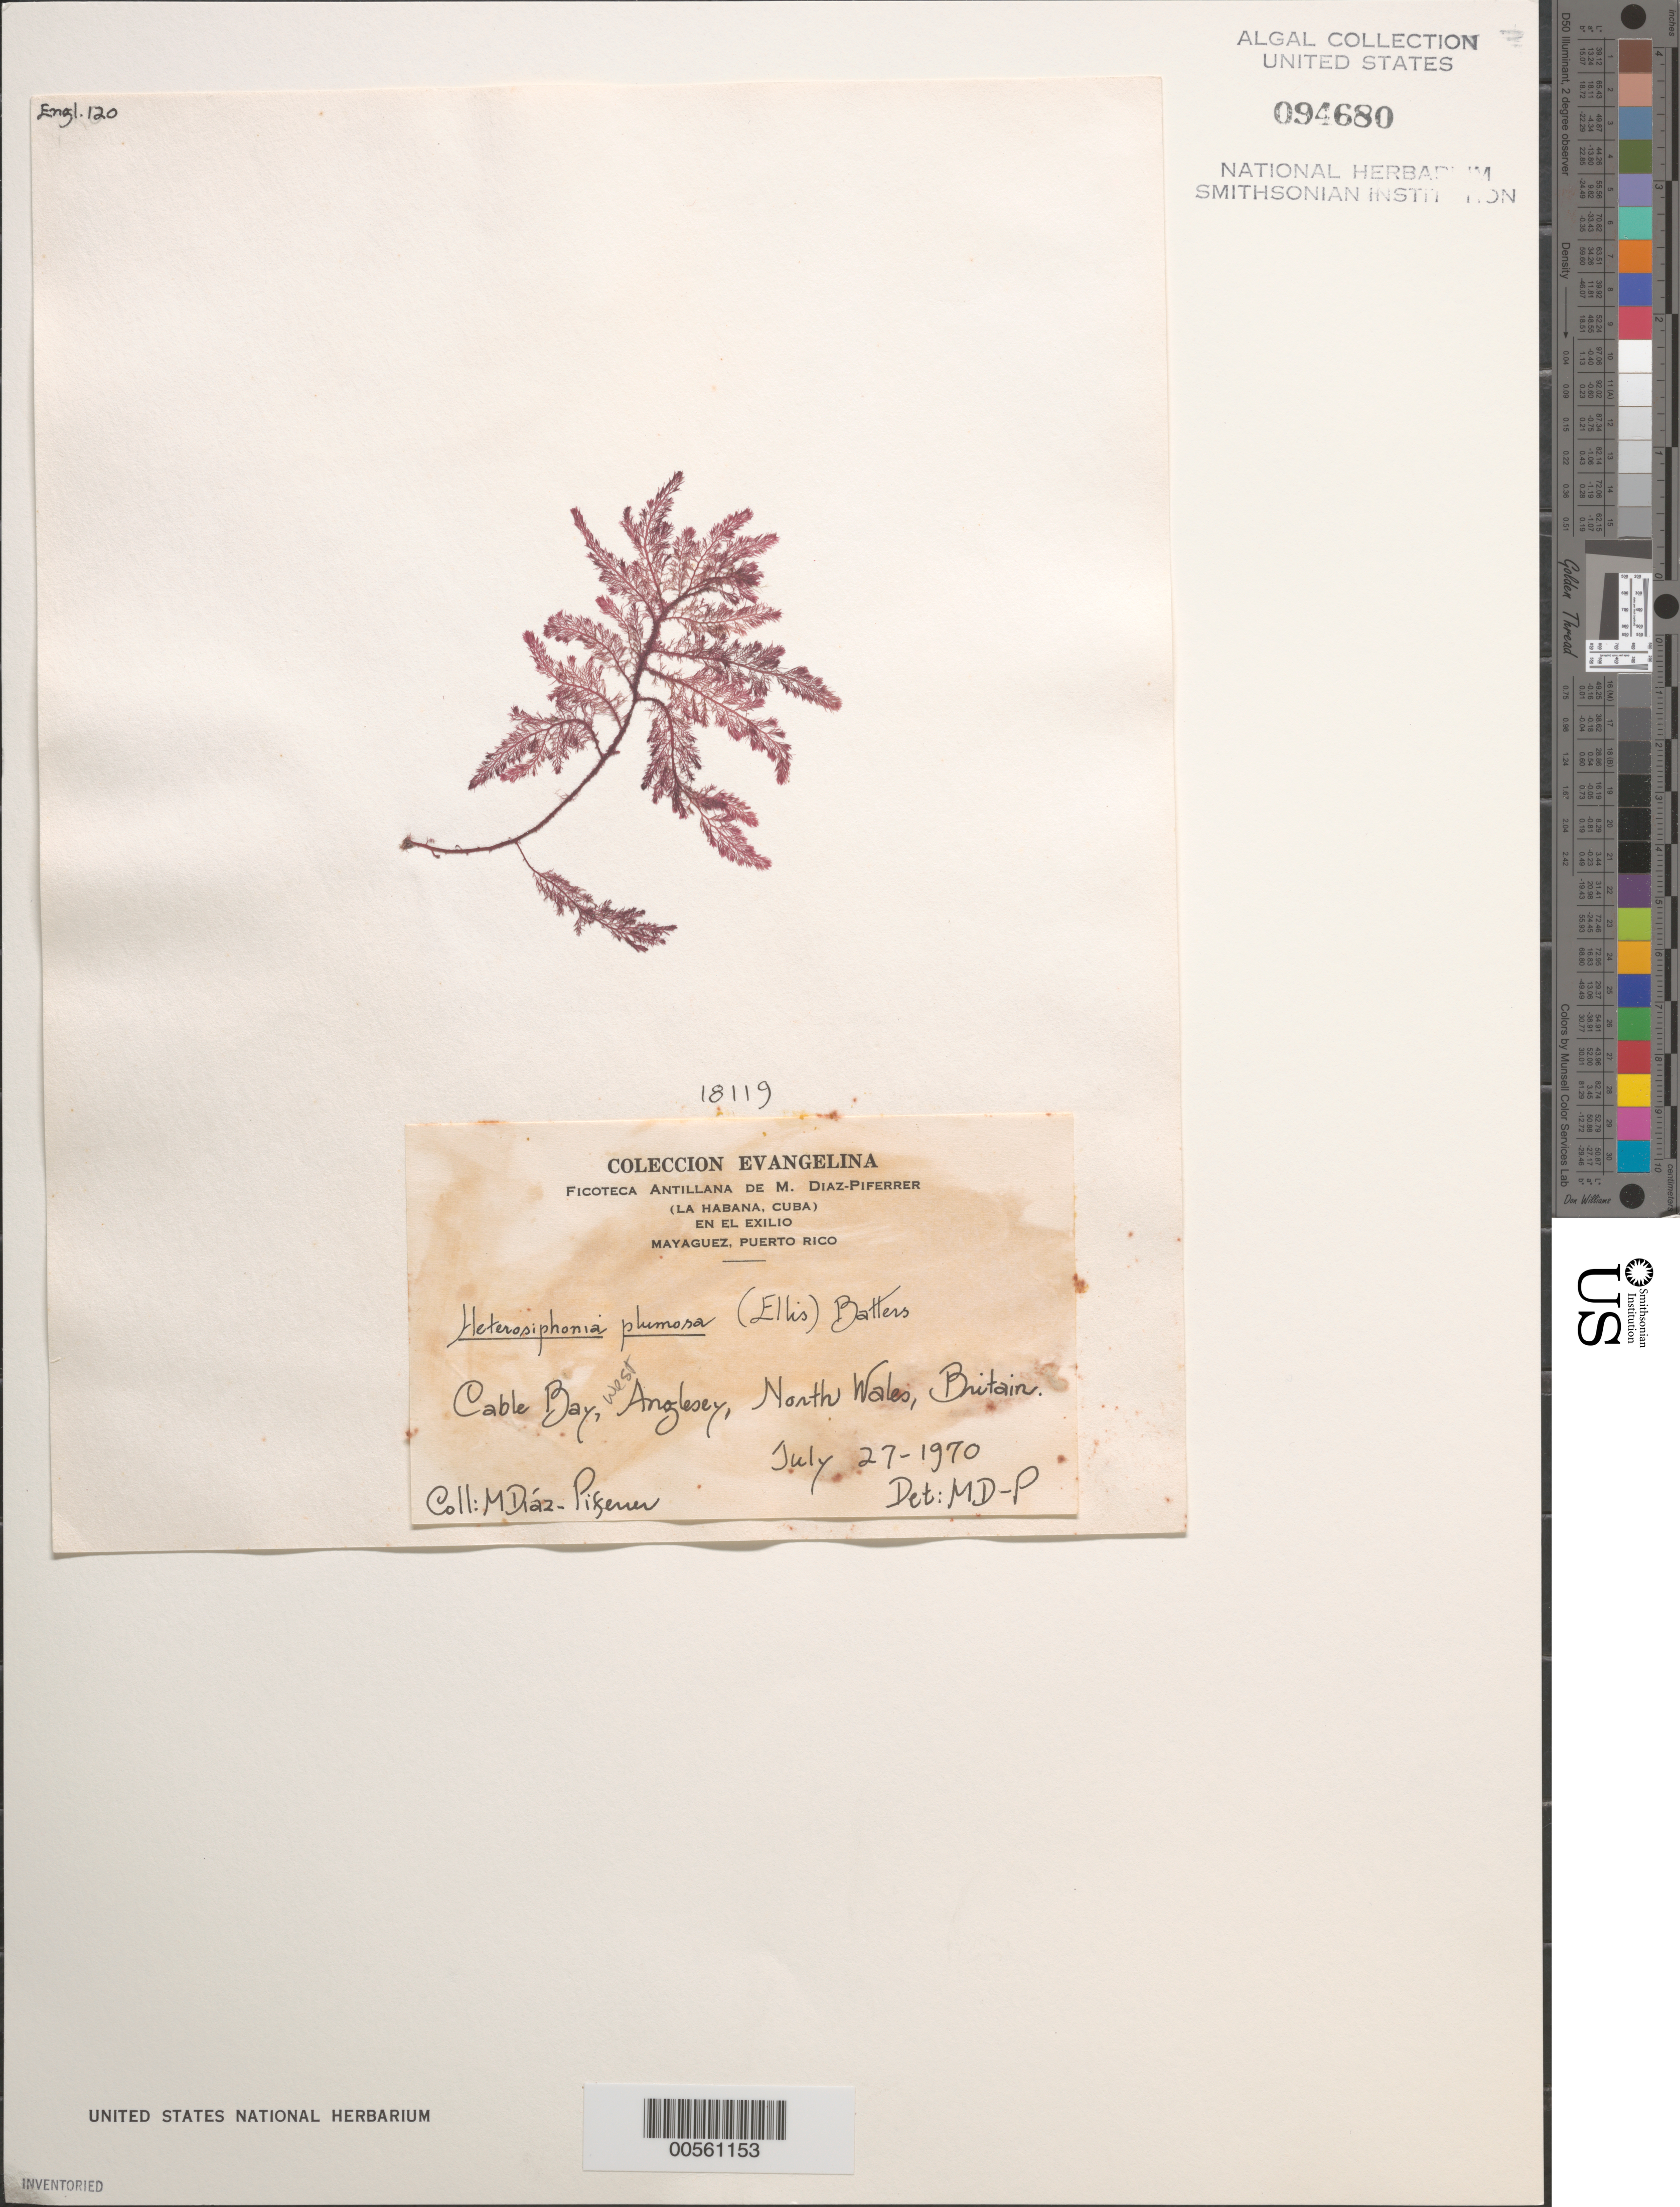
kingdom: Plantae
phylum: Rhodophyta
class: Florideophyceae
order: Ceramiales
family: Dasyaceae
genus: Heterosiphonia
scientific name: Heterosiphonia plumosa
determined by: Diaz-Piferrer, M.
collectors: M. Diaz-Piferrer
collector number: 18119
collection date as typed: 27 Jul 1970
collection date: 1970-07-27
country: United Kingdom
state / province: Wales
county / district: Gwynedd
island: Anglesey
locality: Cable Bay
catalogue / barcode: US 94680